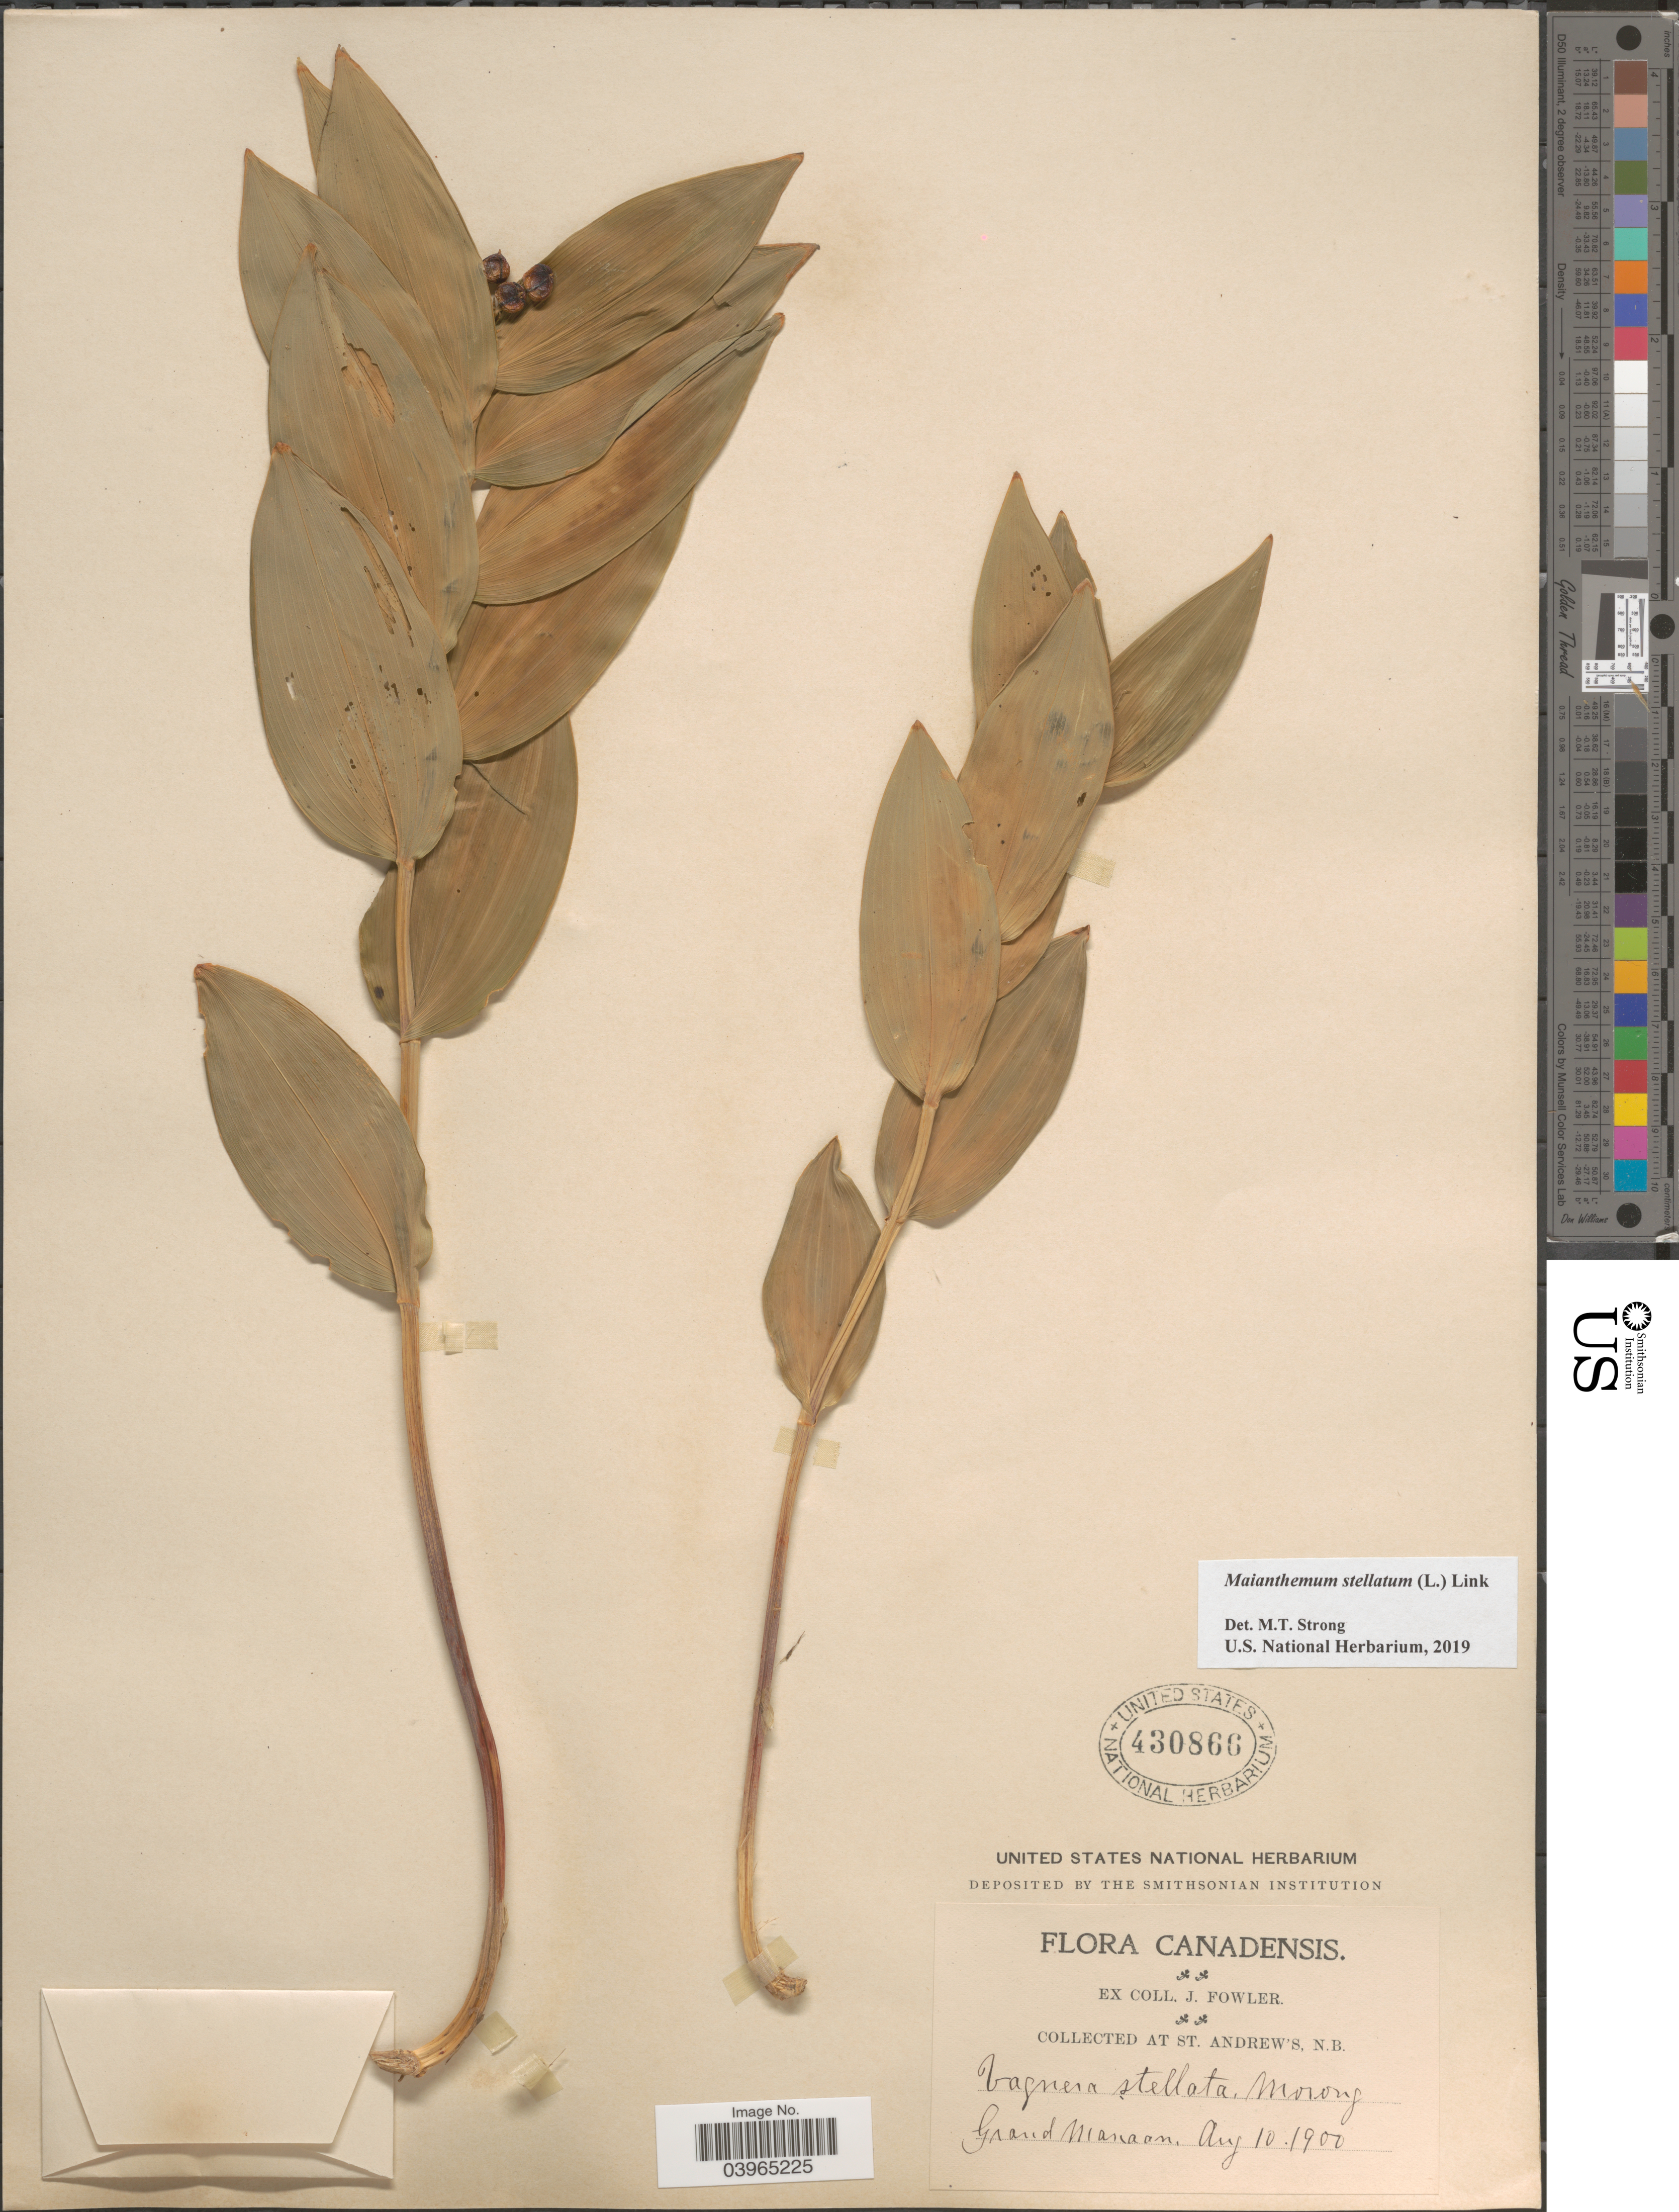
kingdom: Plantae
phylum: Tracheophyta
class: Liliopsida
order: Asparagales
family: Asparagaceae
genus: Maianthemum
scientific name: Maianthemum stellatum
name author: (L.) Link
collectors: J. Fowler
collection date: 1900-08-10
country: Canada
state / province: New Brunswick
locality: St. Andrew's. Grand Manan.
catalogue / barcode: US 430866